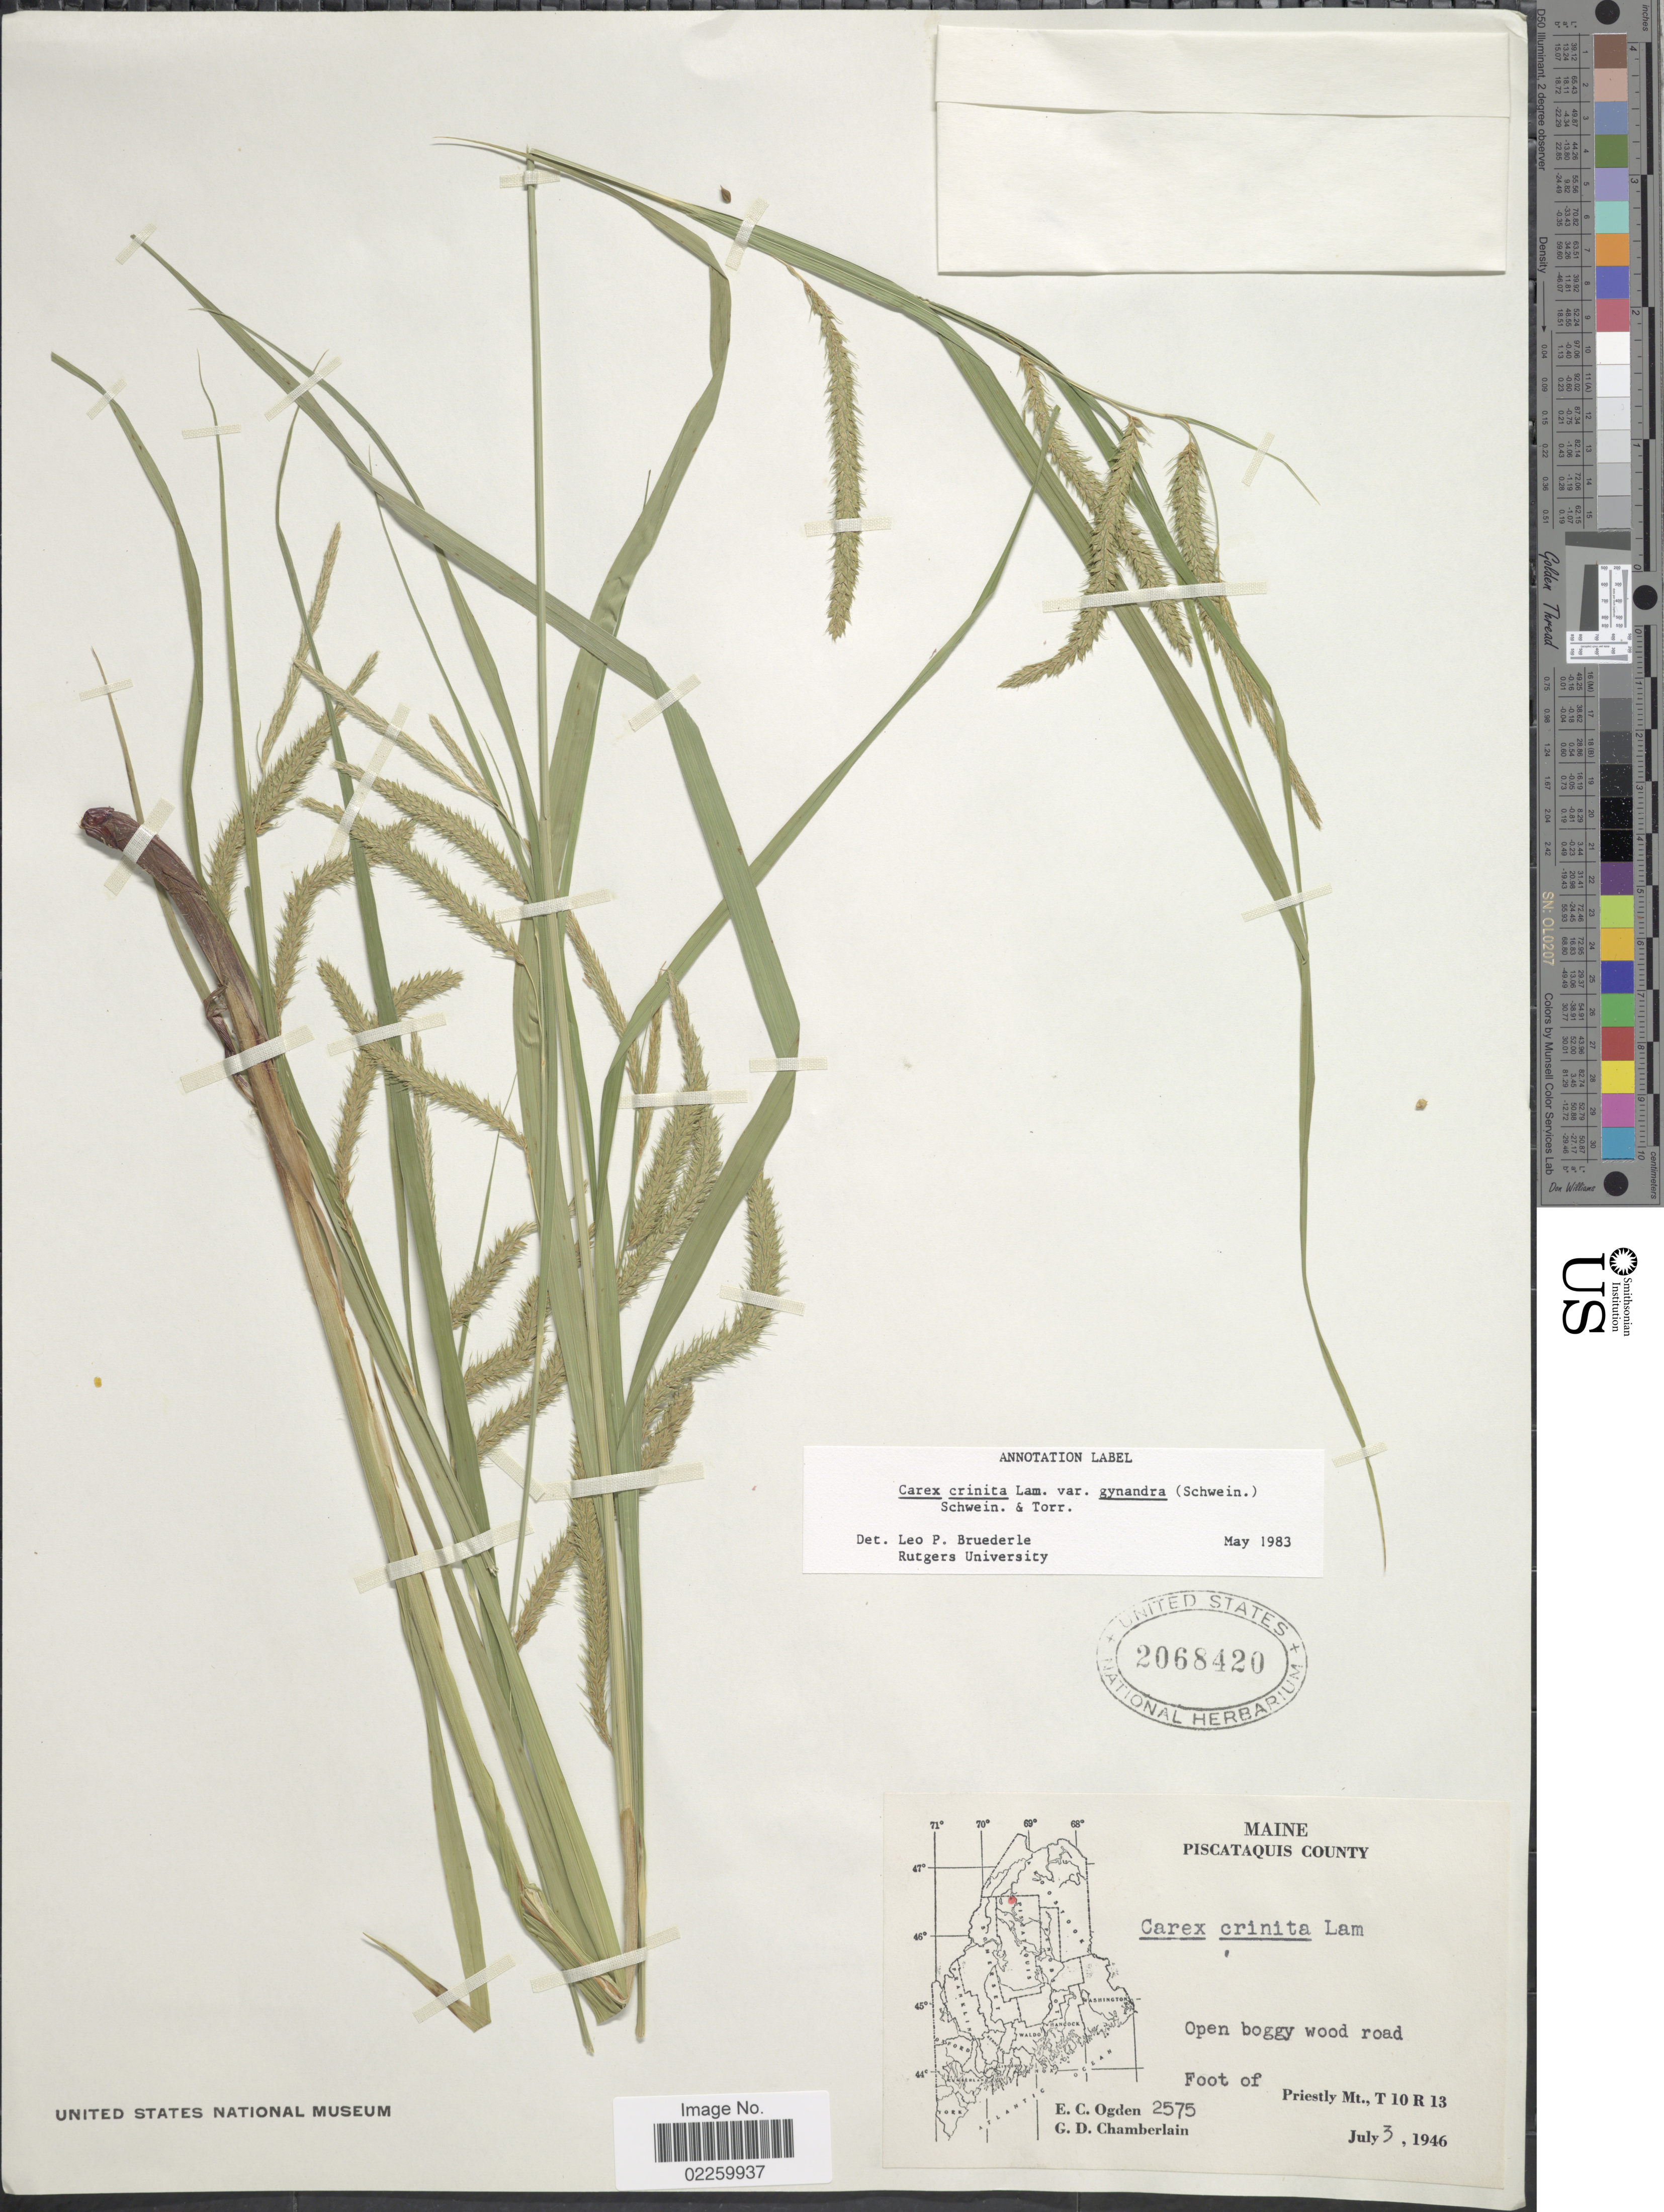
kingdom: Plantae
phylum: Tracheophyta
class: Liliopsida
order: Poales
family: Cyperaceae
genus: Carex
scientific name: Carex crinita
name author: Lam.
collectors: E. Ogden & G. D. Chamberlain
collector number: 2575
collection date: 1946-07-03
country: United States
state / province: Maine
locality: Piscataquis County, Foot of Priestly Mt., T 10 R13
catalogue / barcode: US 2068420